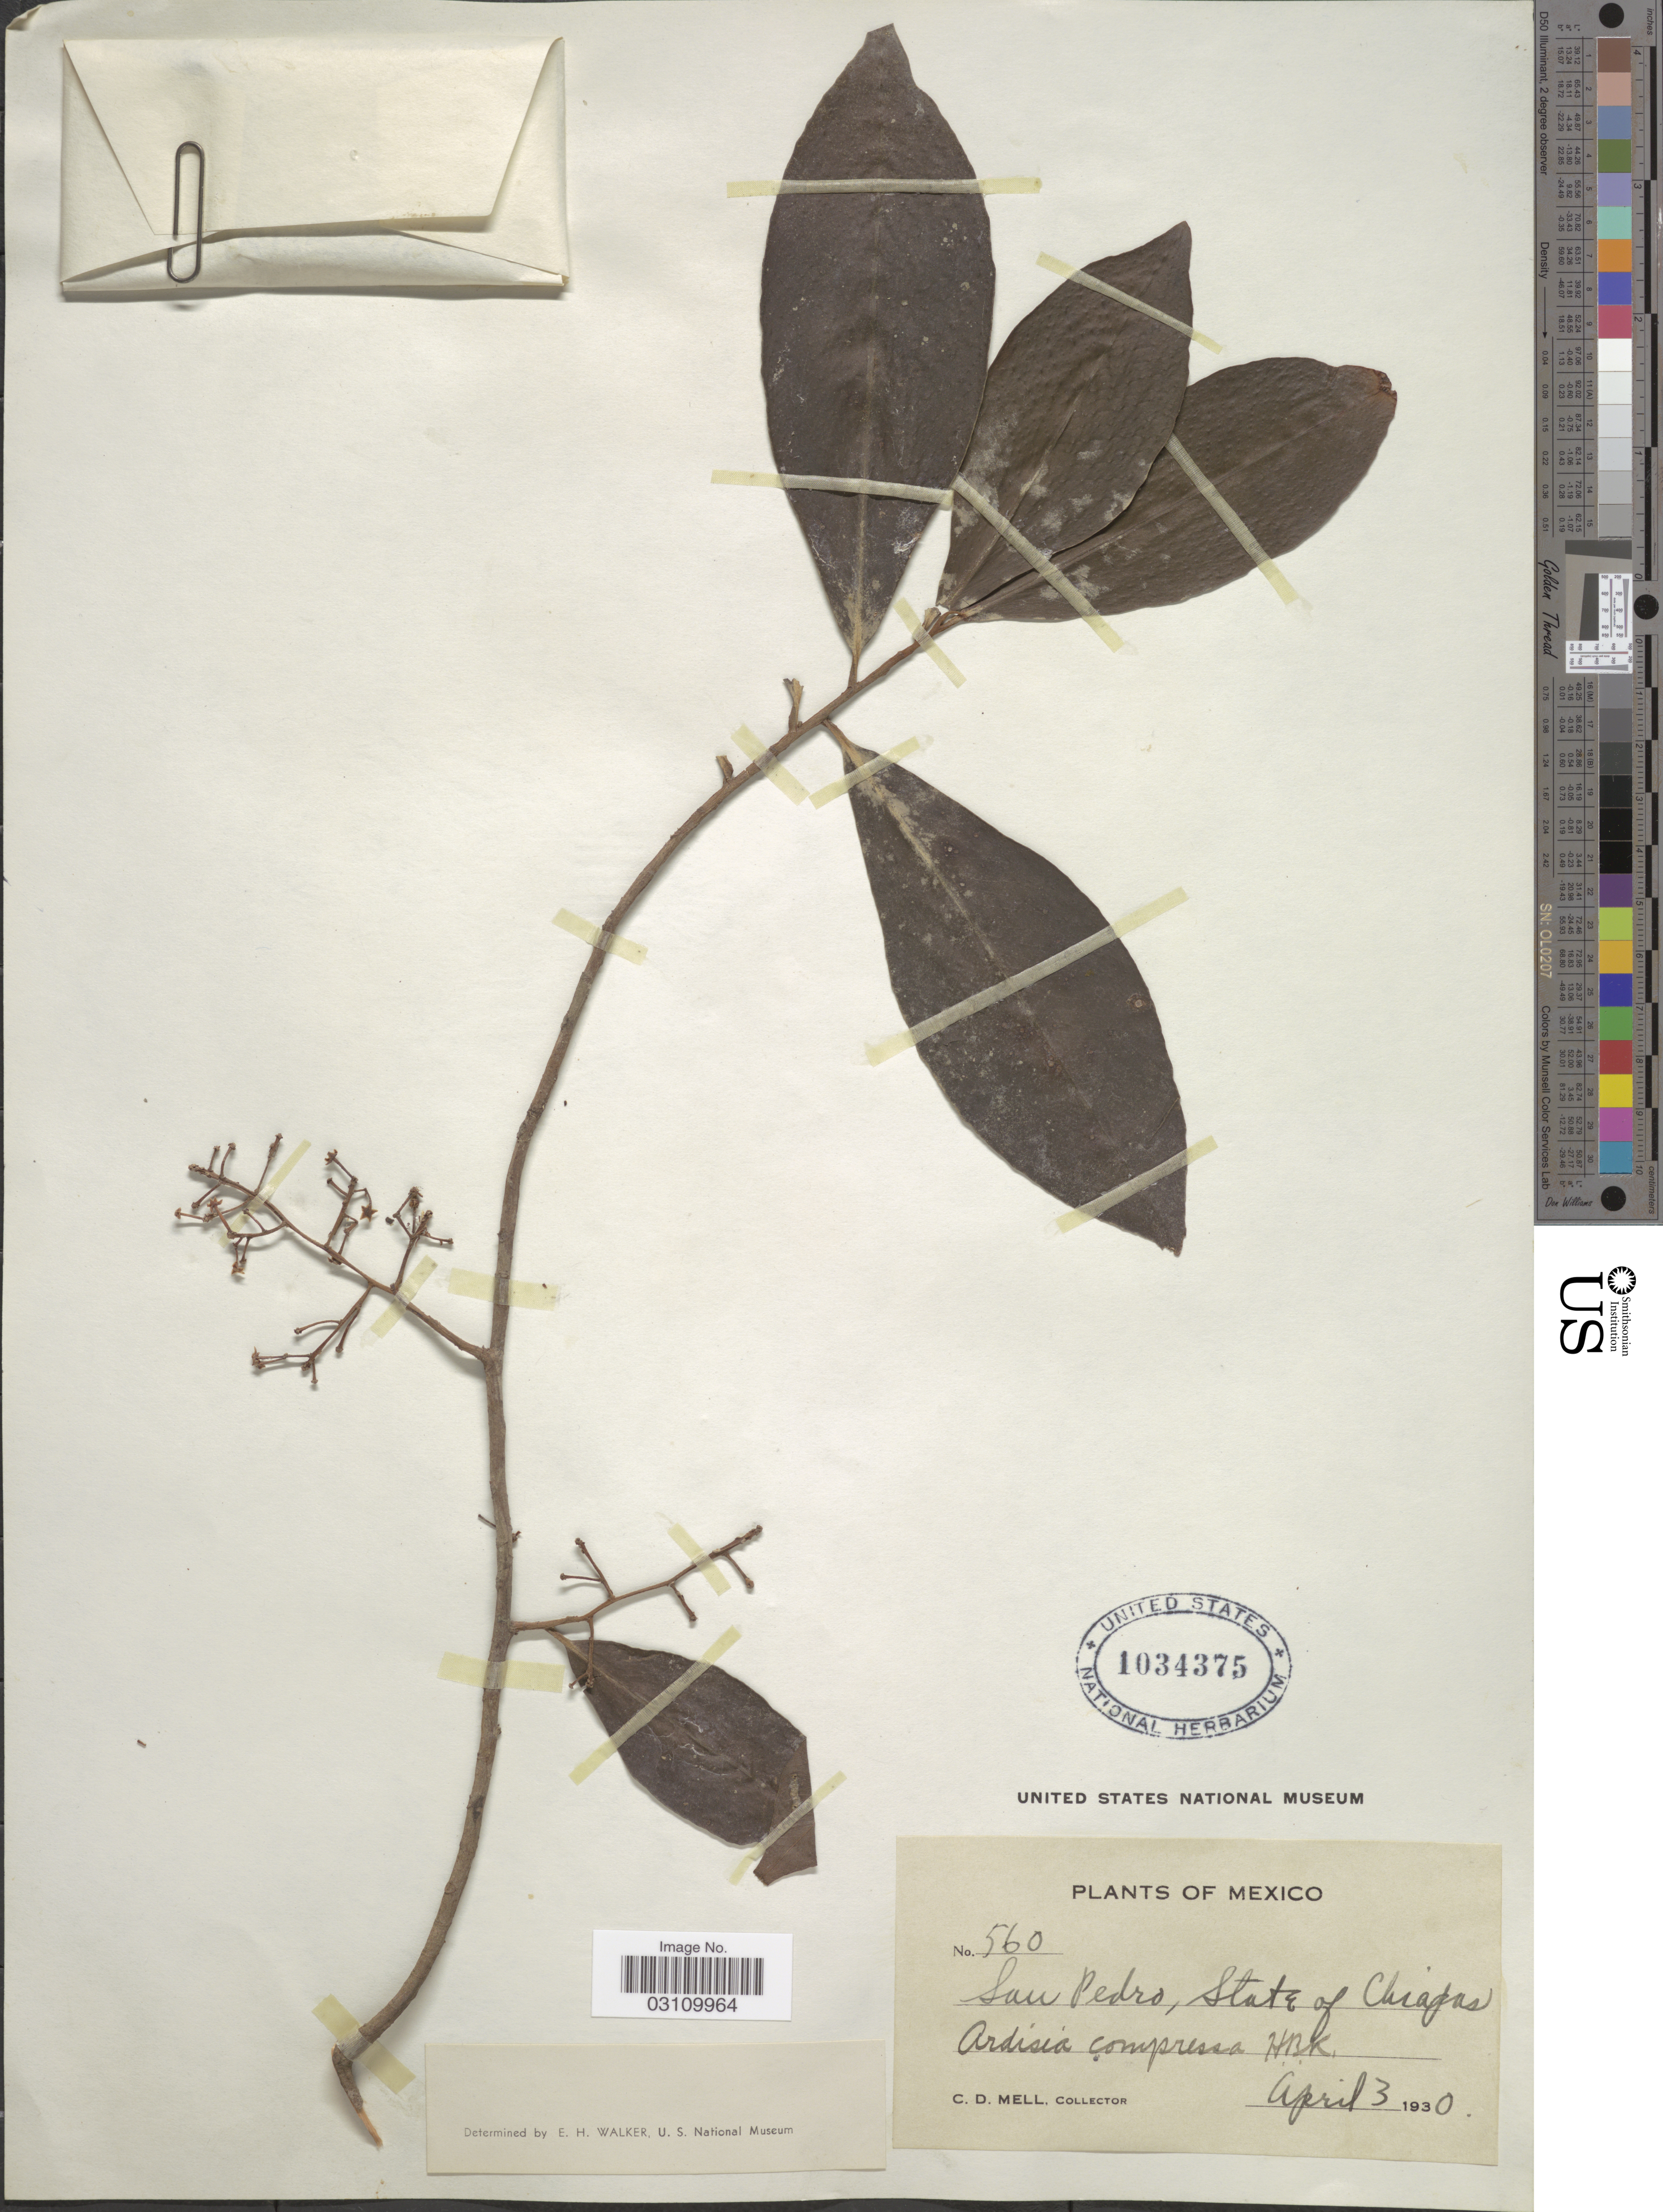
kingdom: Plantae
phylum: Tracheophyta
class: Magnoliopsida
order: Ericales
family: Primulaceae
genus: Ardisia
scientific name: Ardisia compressa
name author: Kunth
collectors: C. D. Mell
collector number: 560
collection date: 1930-04-03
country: Mexico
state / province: Chiapas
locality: San Pedro.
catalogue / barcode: US 1034375